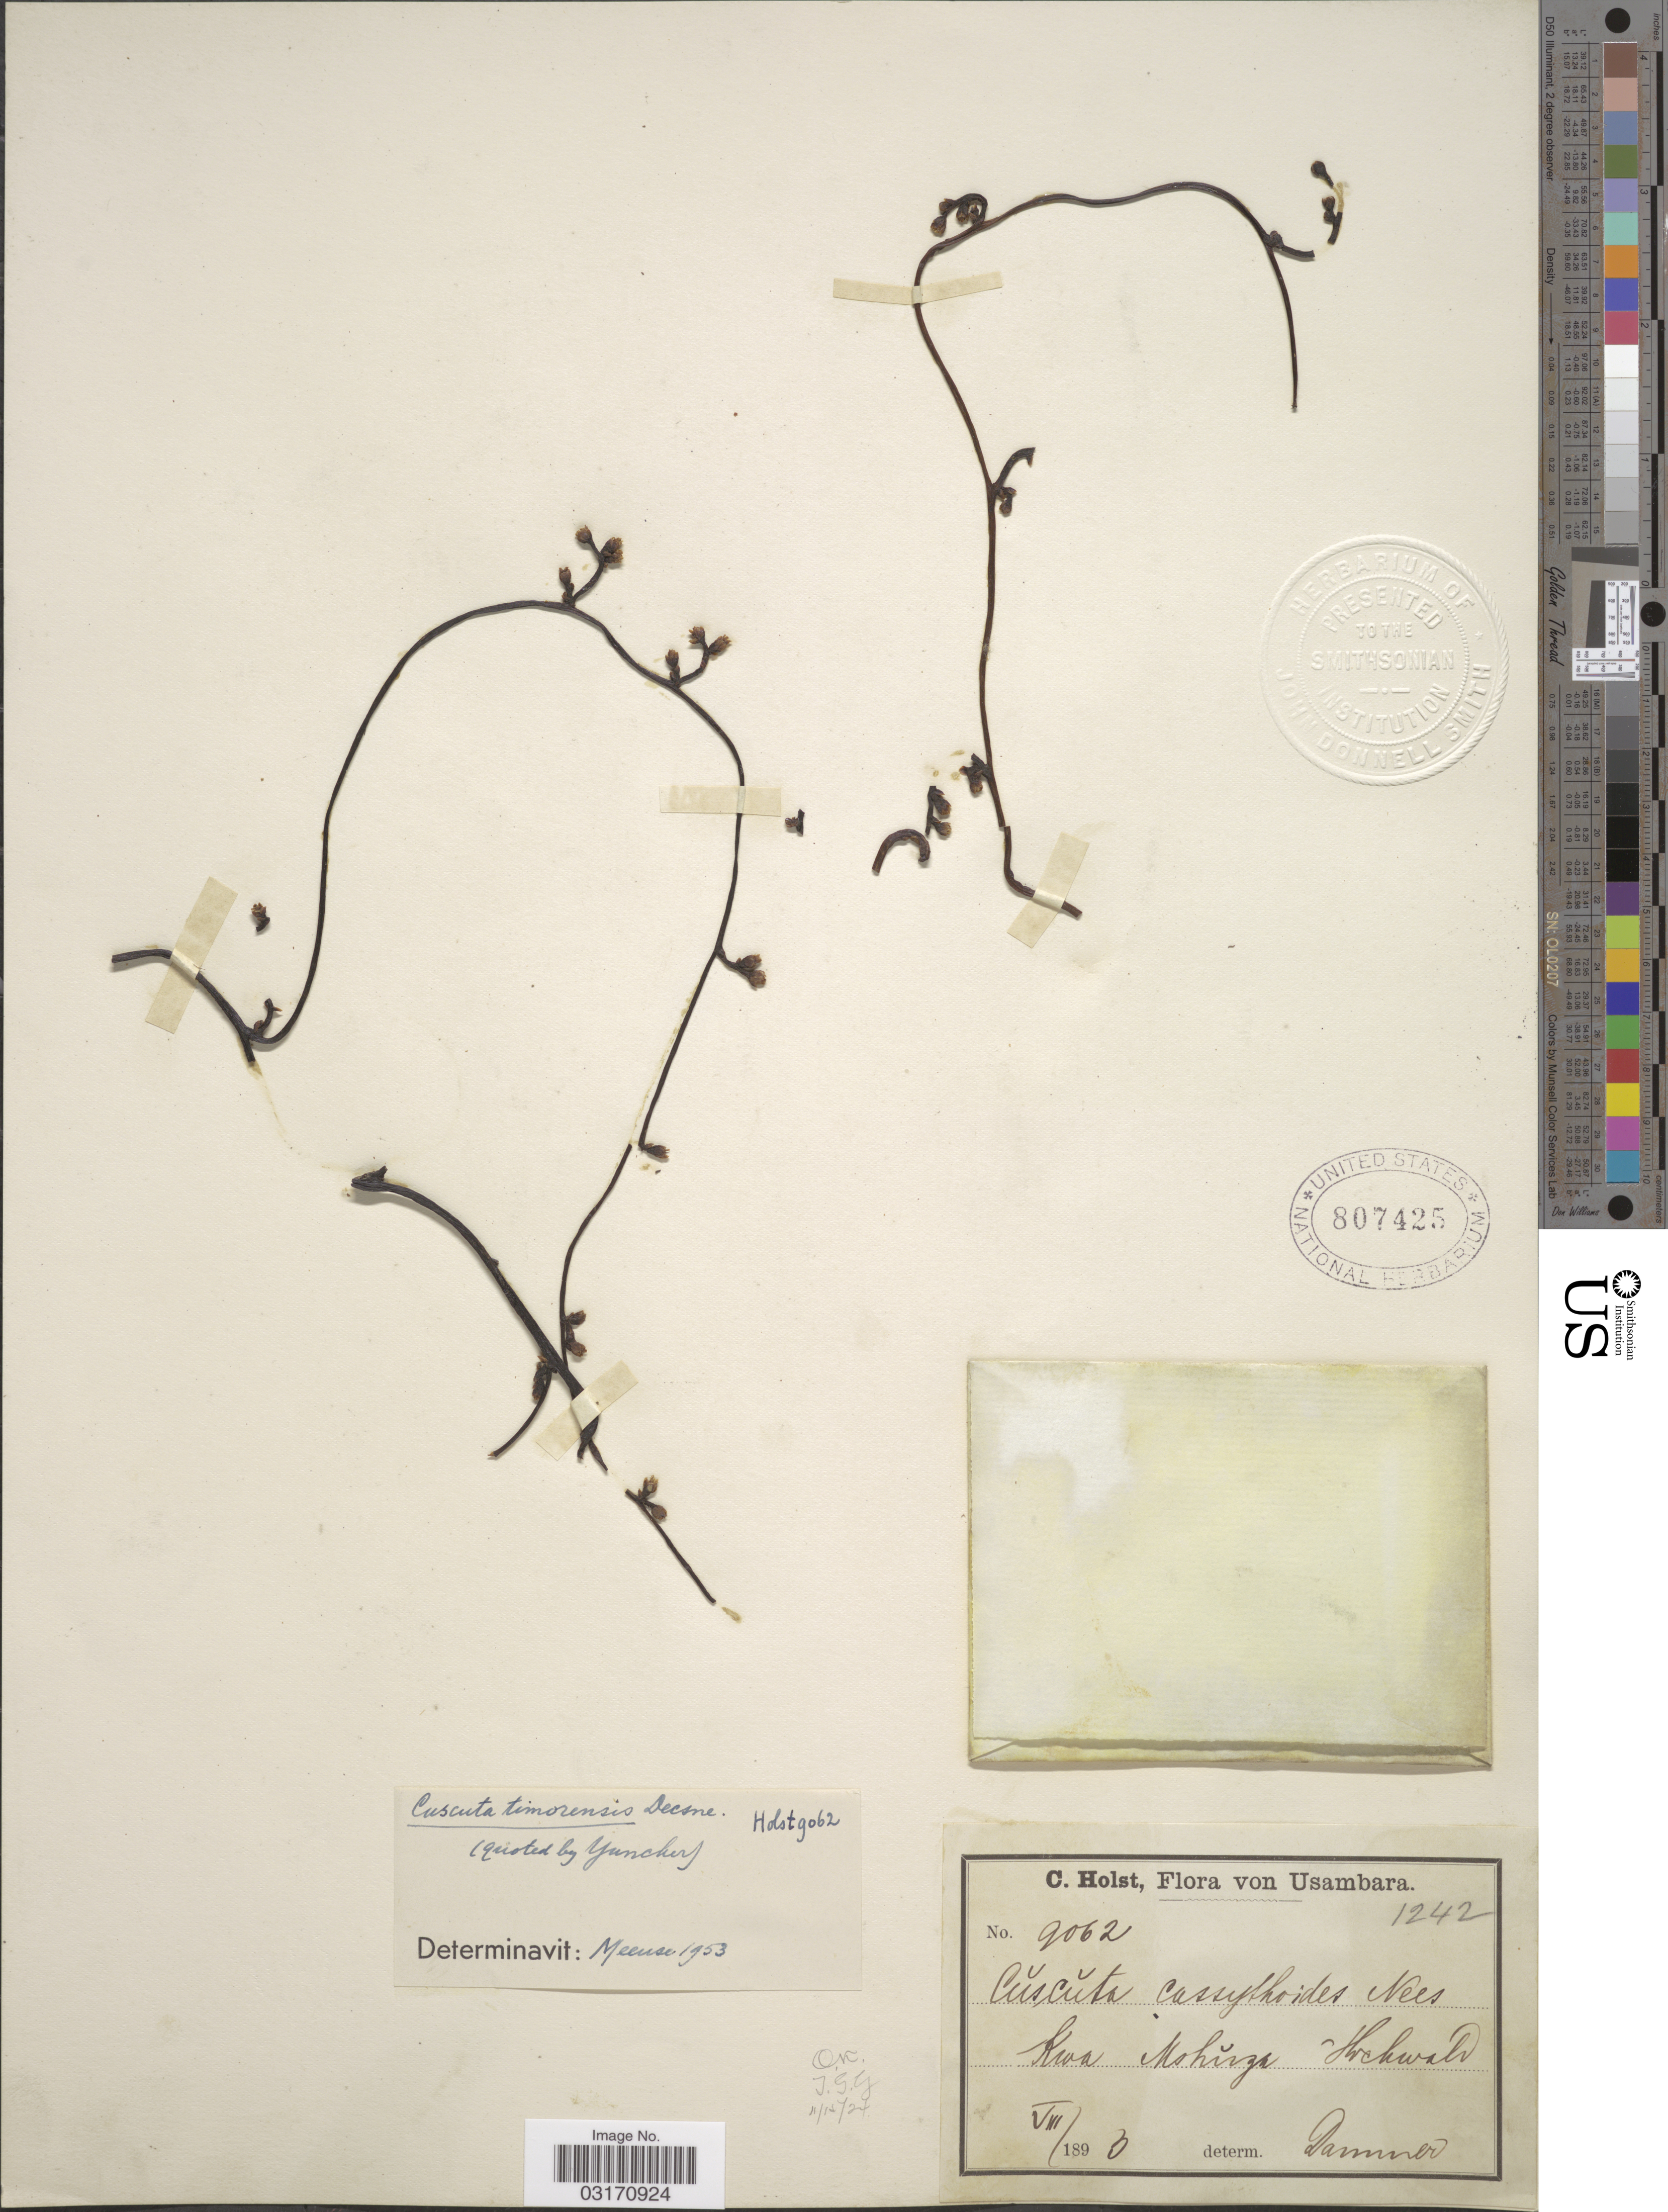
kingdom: Plantae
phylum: Tracheophyta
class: Magnoliopsida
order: Solanales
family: Convolvulaceae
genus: Cuscuta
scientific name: Cuscuta timorensis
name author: Decne. ex Engelm.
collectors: C. H. Holst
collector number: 9062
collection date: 1893-08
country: Tanzania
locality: Usambara. Kwa Mstuza Hochwald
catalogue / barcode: US 807425